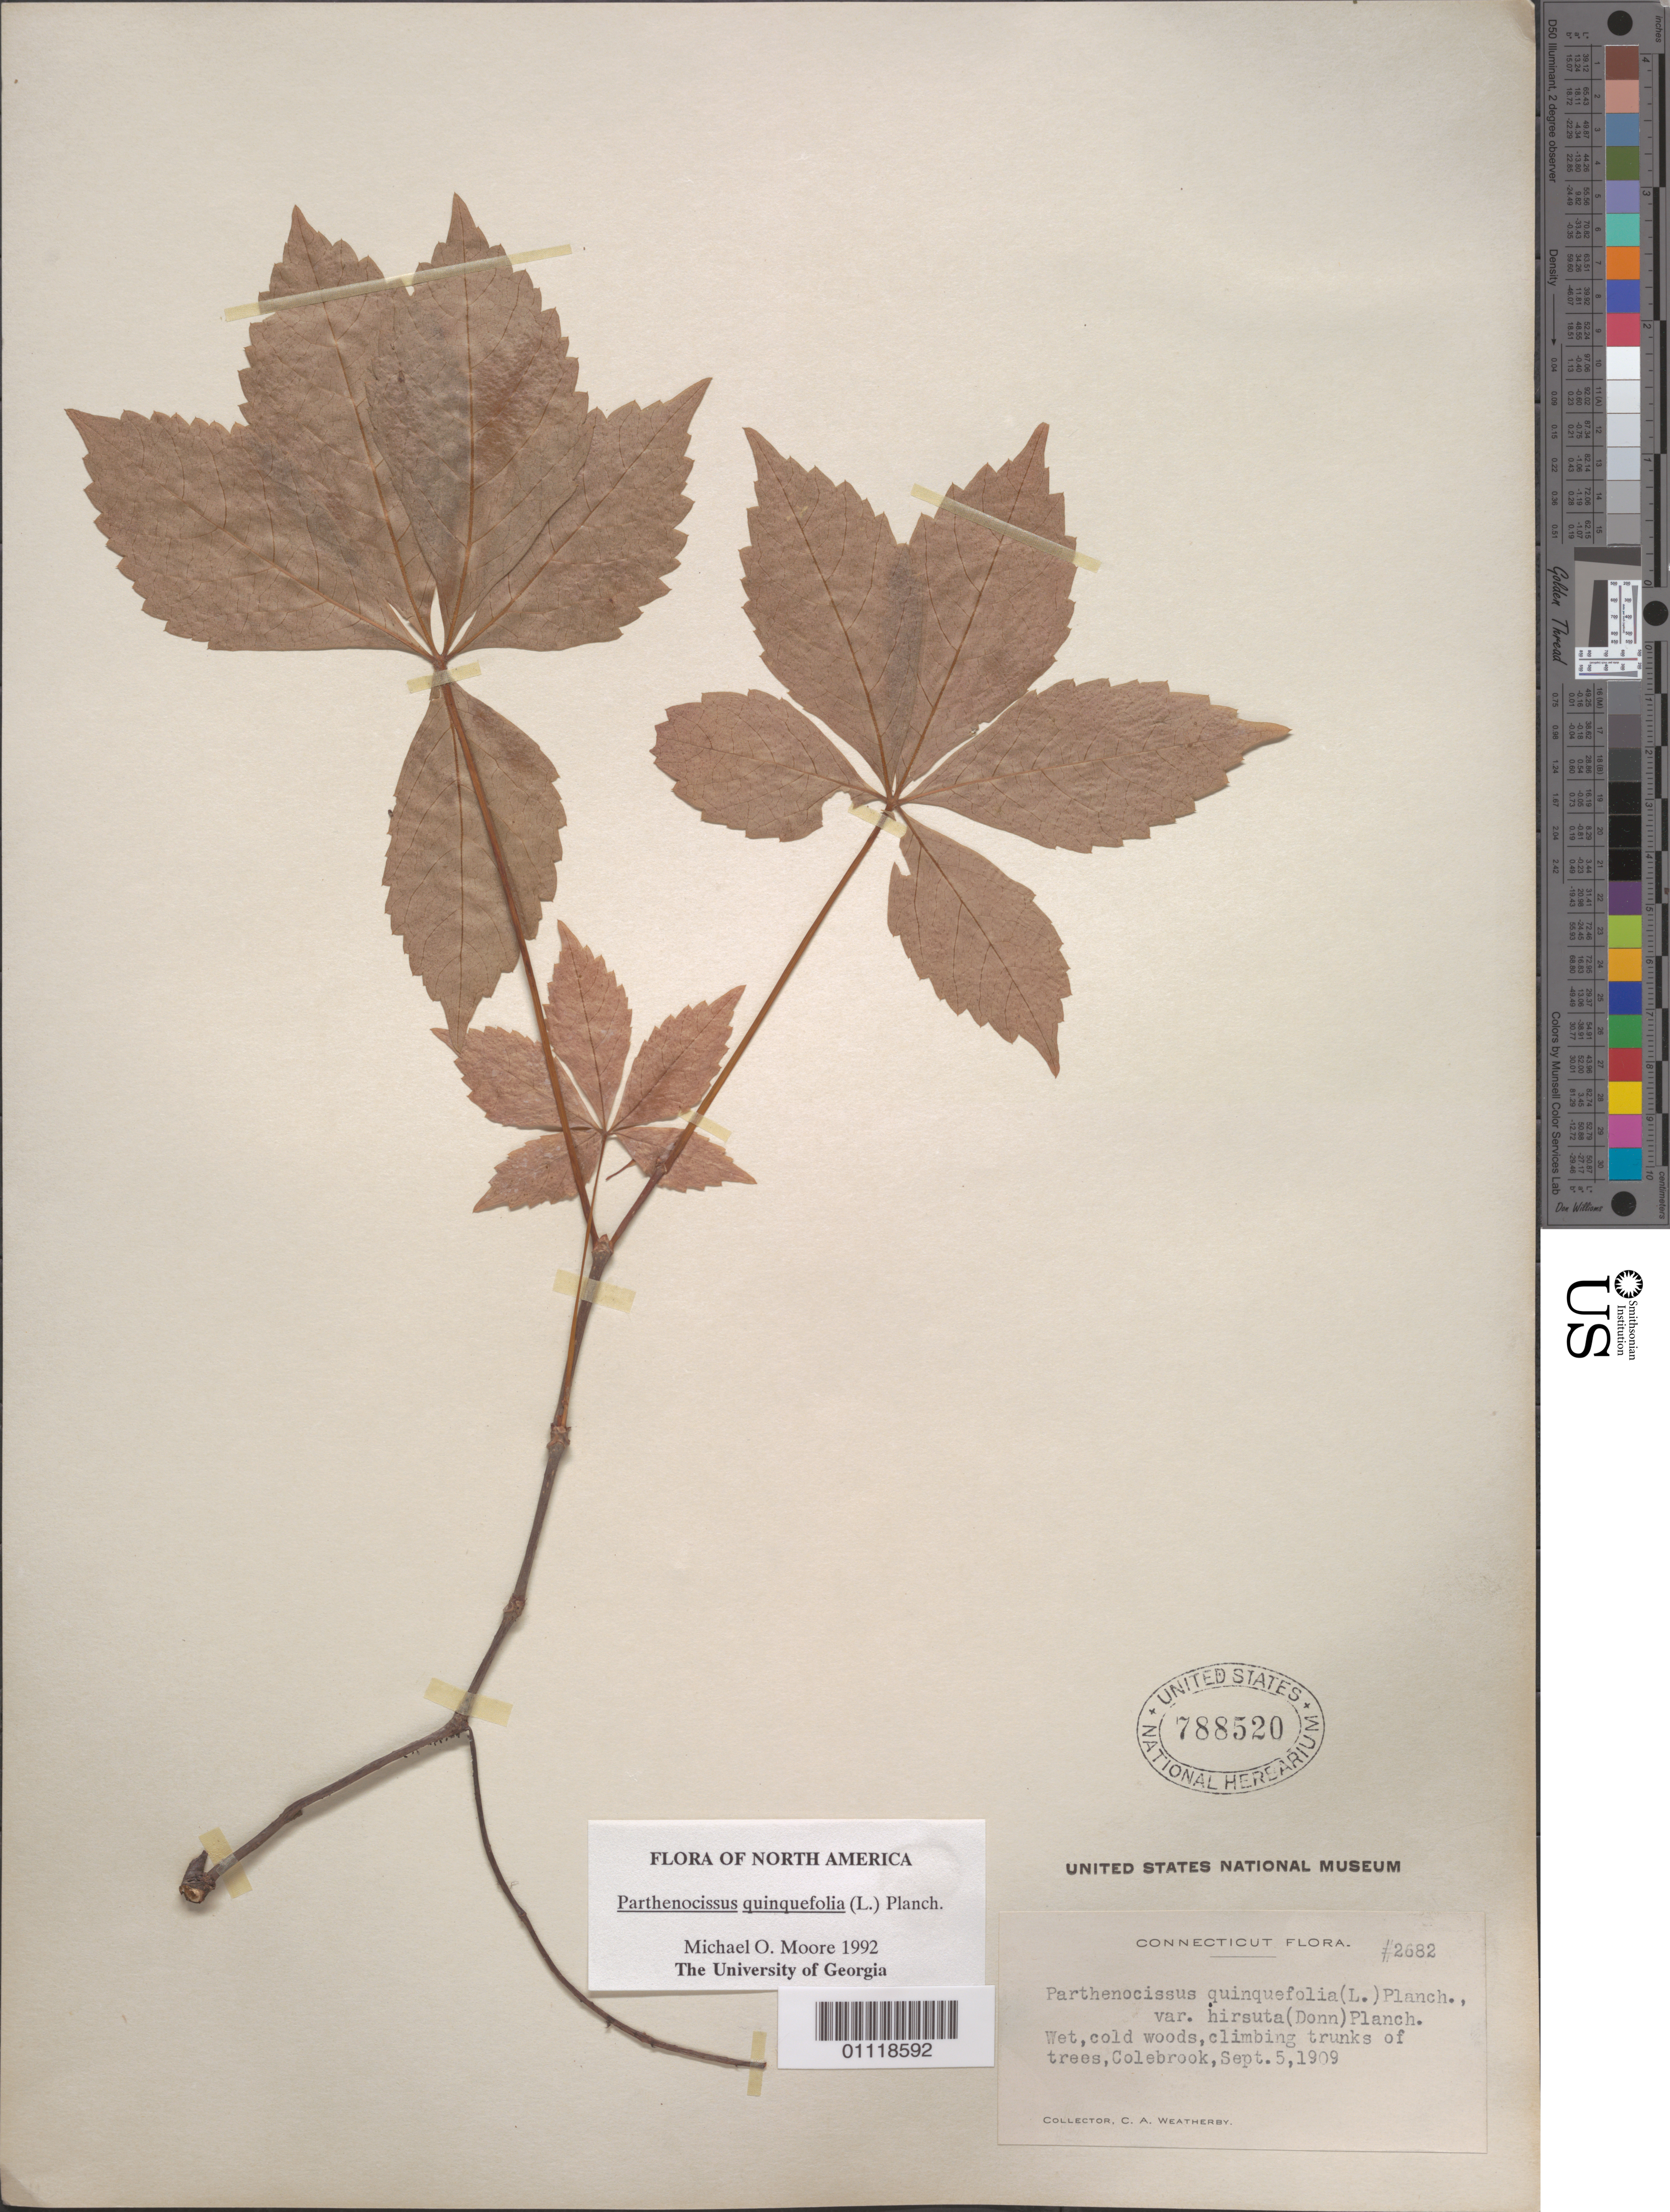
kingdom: Plantae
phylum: Tracheophyta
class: Magnoliopsida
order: Vitales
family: Vitaceae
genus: Parthenocissus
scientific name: Parthenocissus quinquefolia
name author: (L.) Planch.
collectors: C. A. Weatherby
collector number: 2682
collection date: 1909-09-05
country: United States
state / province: Connecticut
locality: Colebrook.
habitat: Climbing trunks of trees.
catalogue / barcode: US 788520